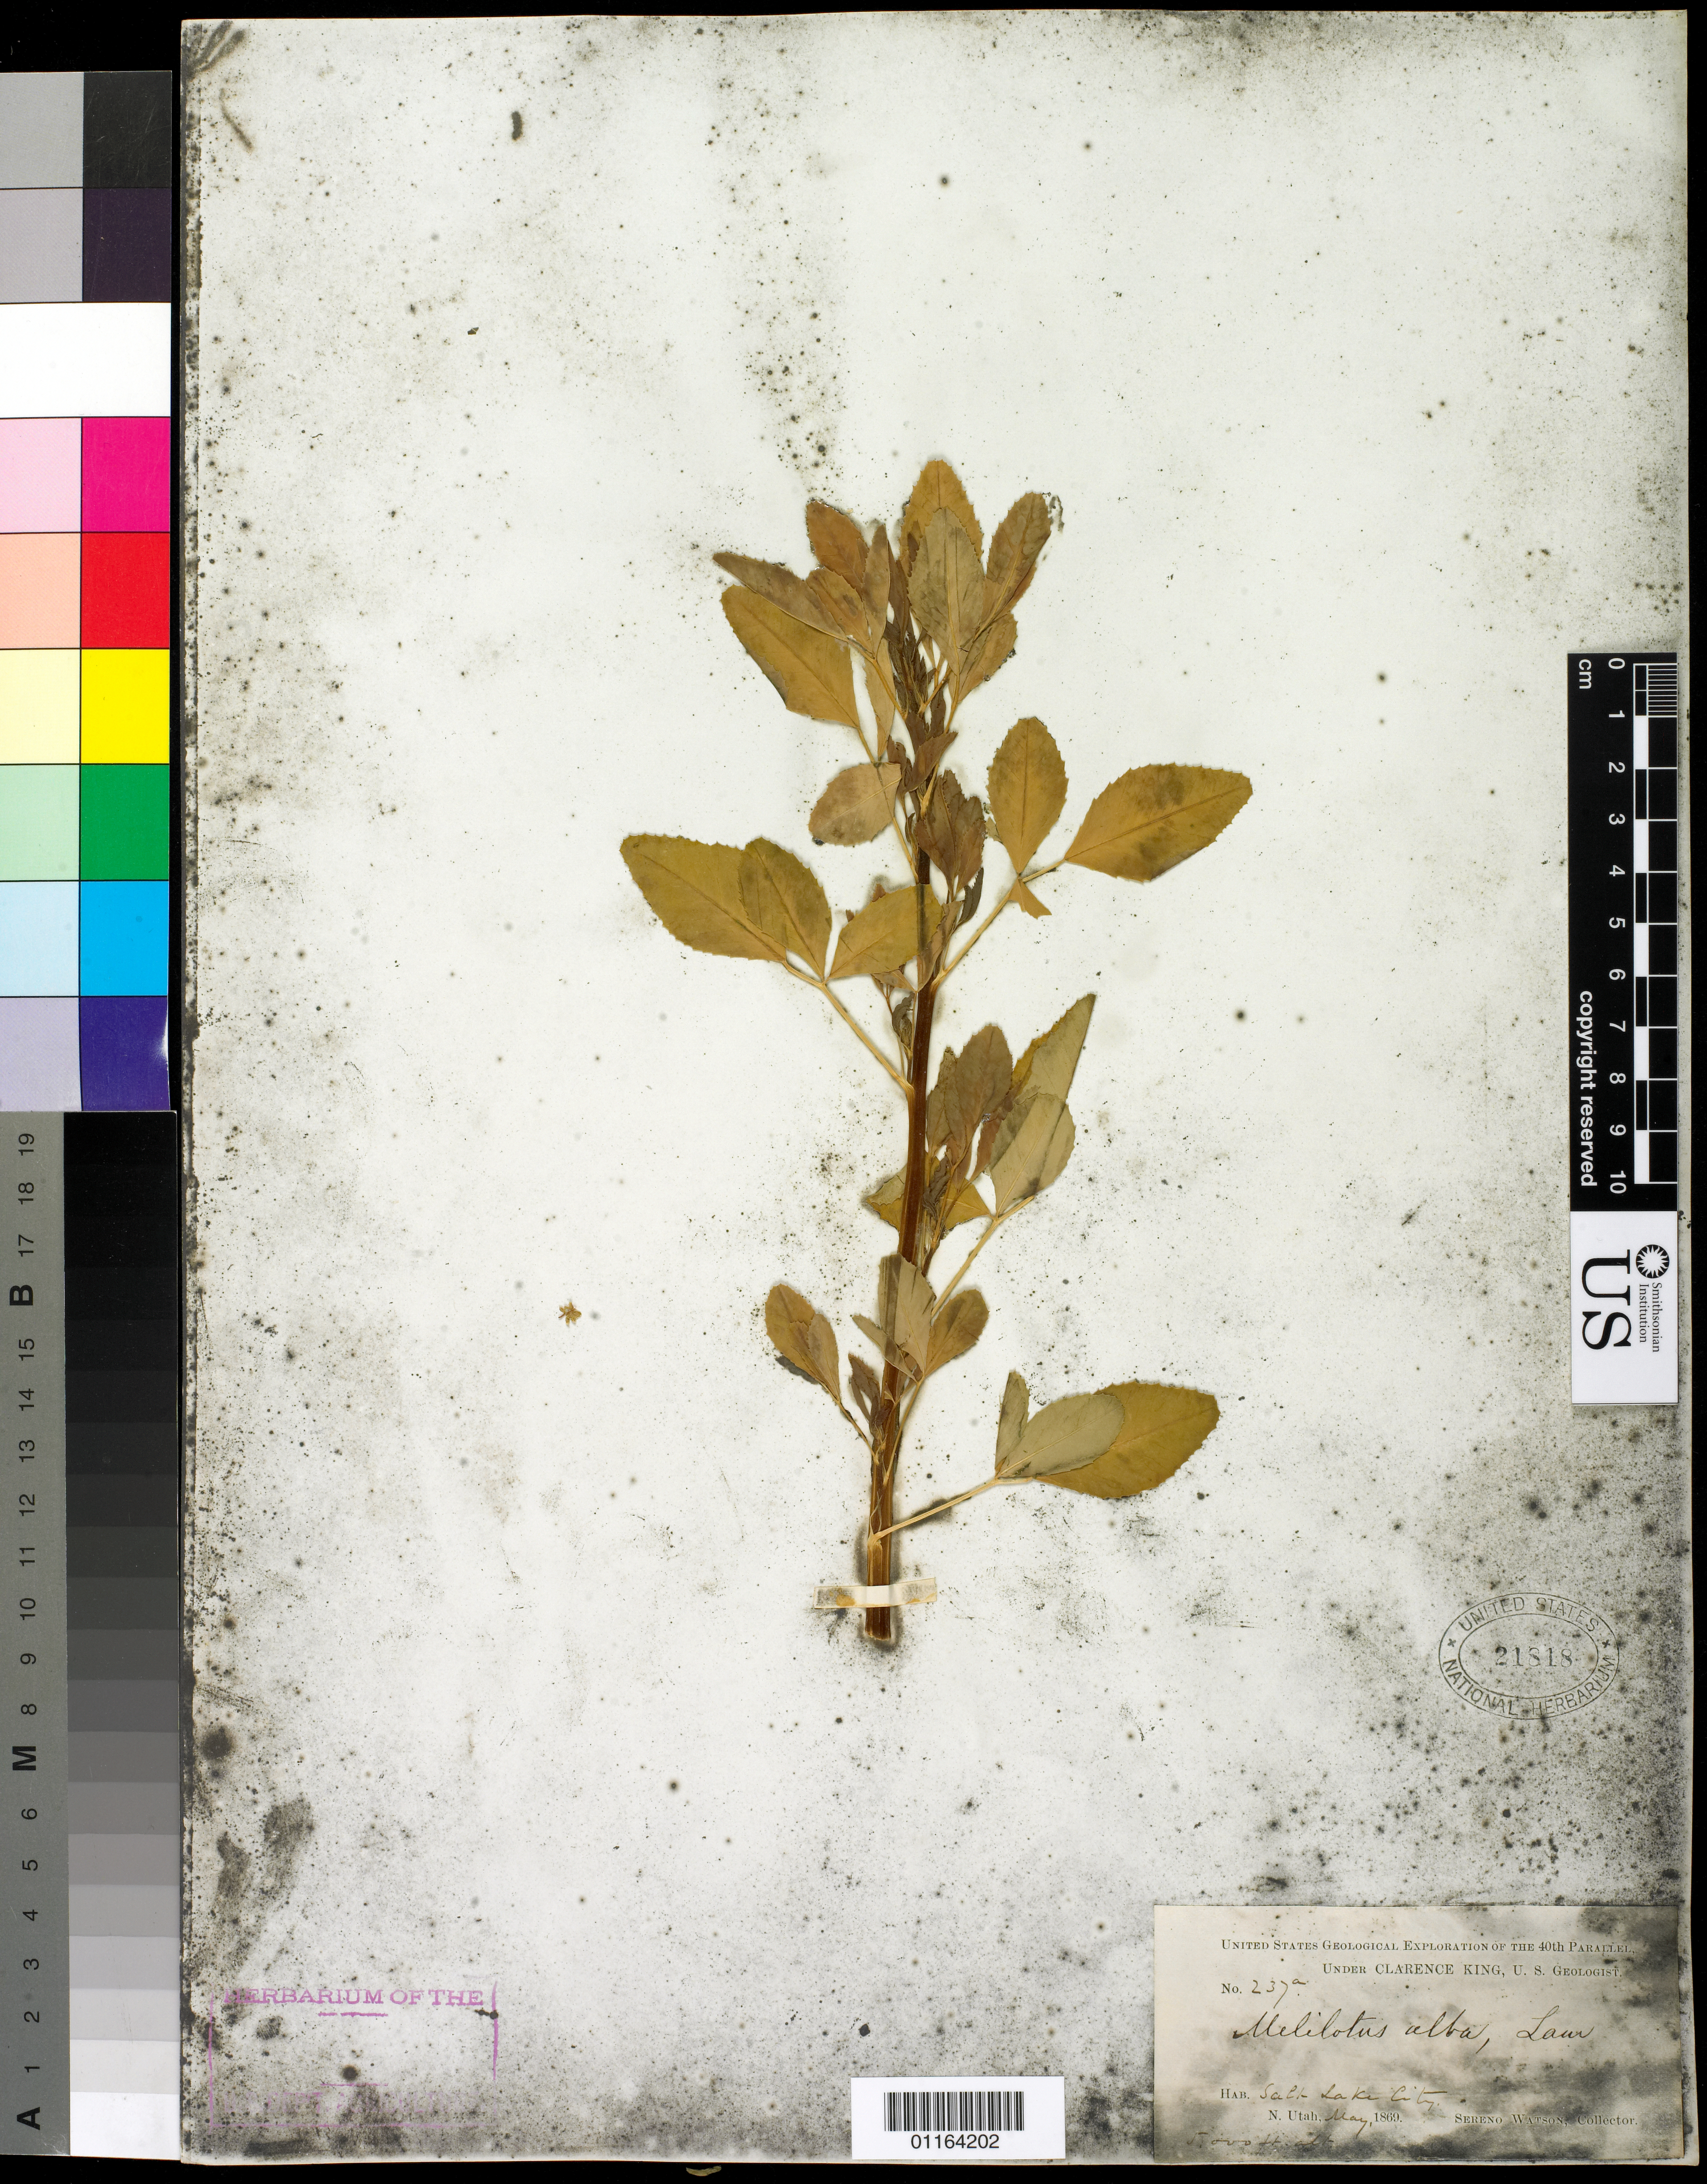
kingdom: Plantae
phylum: Tracheophyta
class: Magnoliopsida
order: Fabales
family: Fabaceae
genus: Melilotus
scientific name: Melilotus albus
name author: Medik.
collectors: S. Watson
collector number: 237a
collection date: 1869-05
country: United States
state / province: Utah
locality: Salt Lake City, N. Utah.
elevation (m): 1524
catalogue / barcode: US 21818